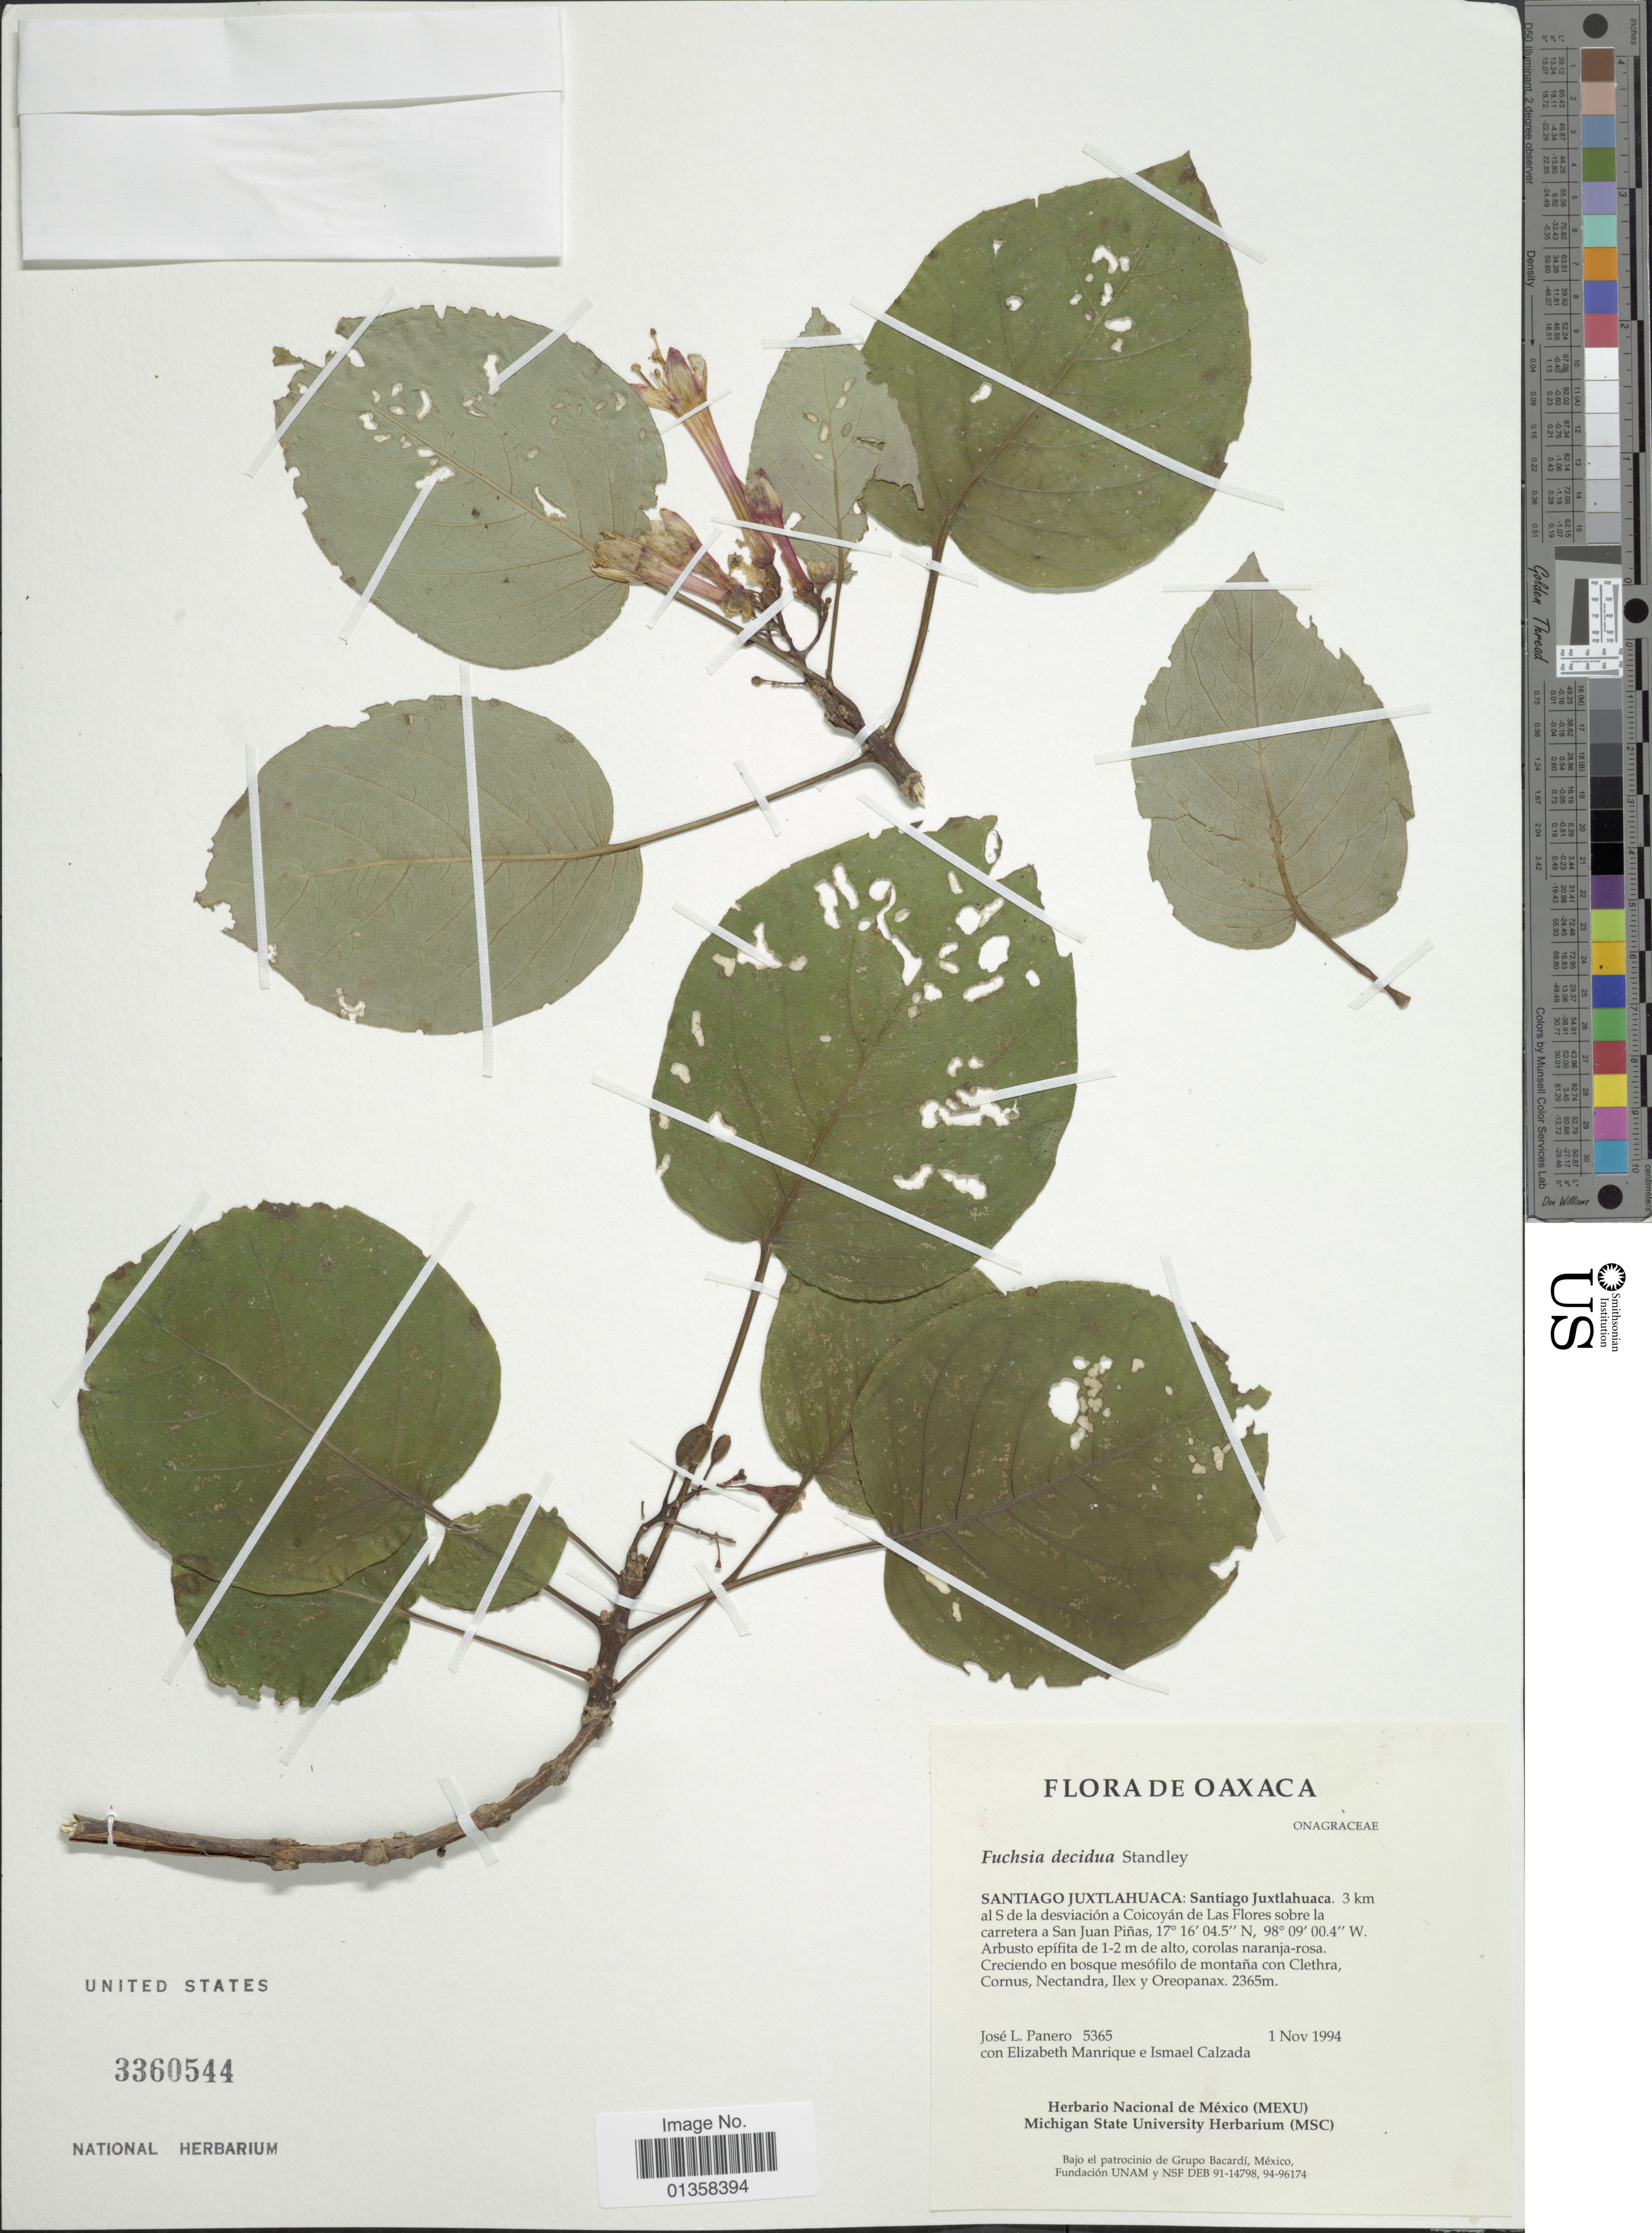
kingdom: Plantae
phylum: Tracheophyta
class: Magnoliopsida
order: Myrtales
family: Onagraceae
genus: Fuchsia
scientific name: Fuchsia decidua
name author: Standl.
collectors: J. L. Panero, E. Manrique & I. Calzada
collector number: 5365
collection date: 1994-11-01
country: Mexico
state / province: Oaxaca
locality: Santiago Juxtlahuaca: Santiago Juxtlahuaca, 3 km al S de la desviación a Coicoyán de Las Flores sobre la carretera a San Juan Piñas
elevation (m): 2365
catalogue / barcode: US 3360544